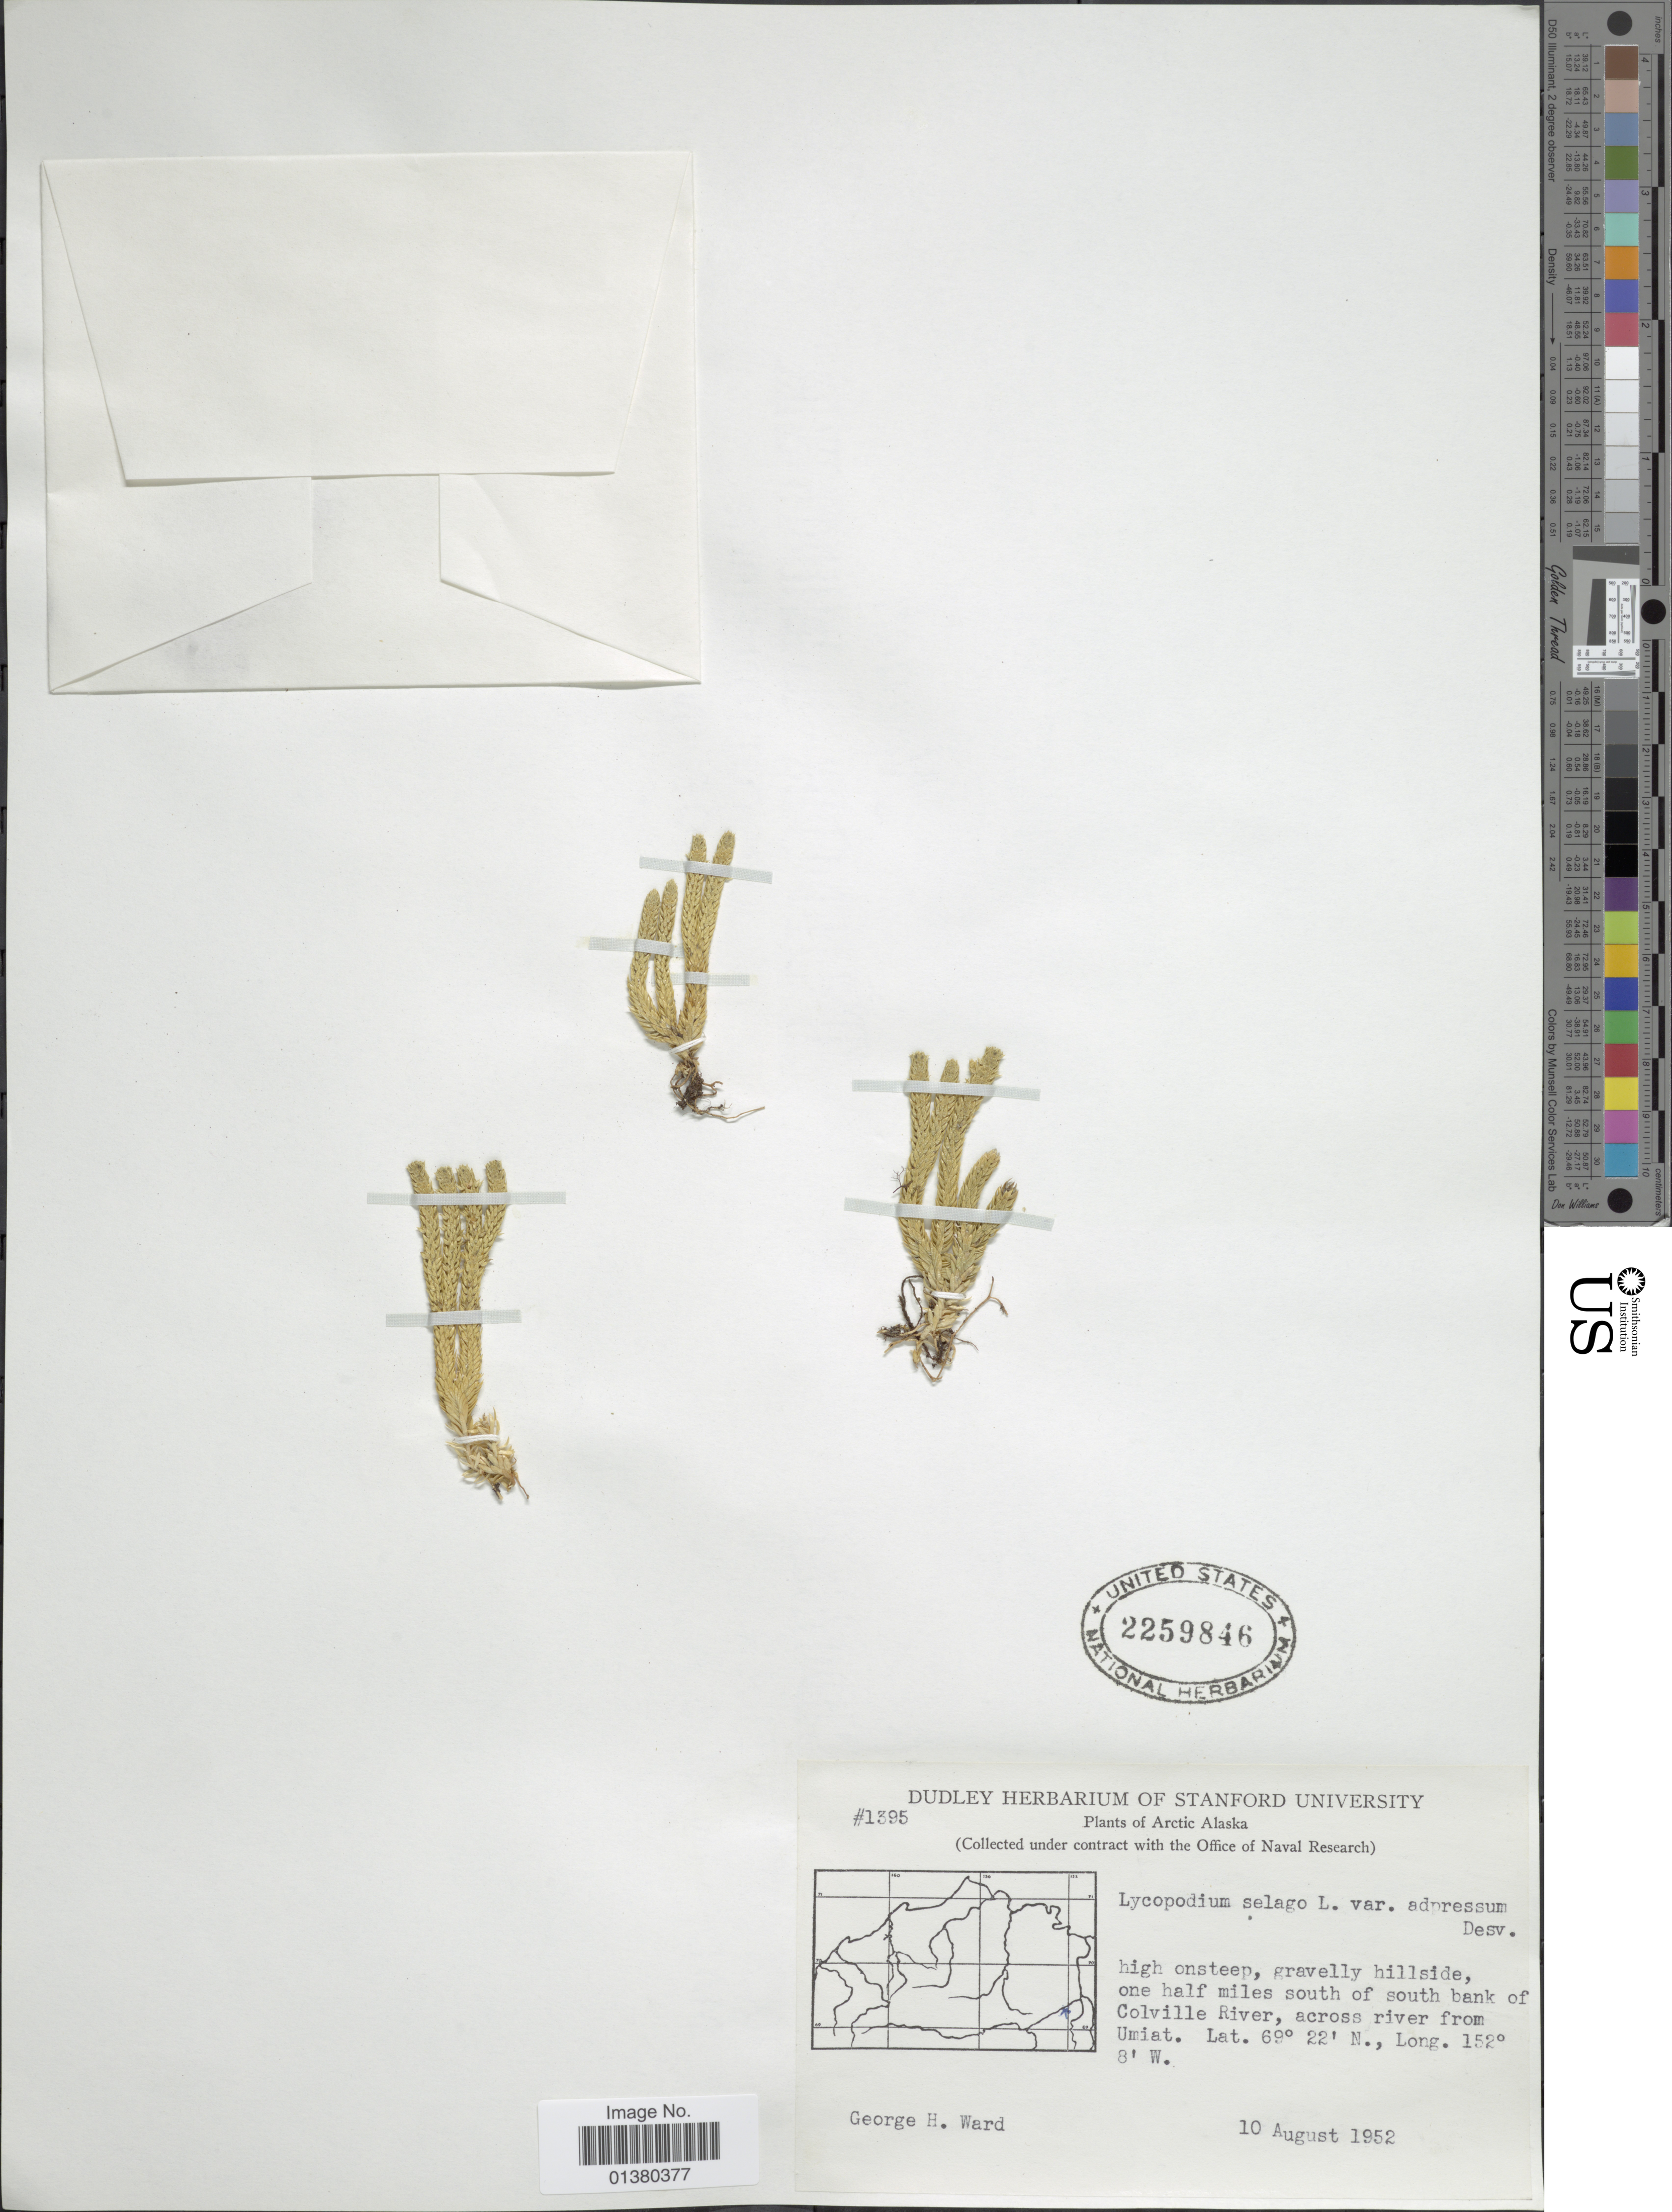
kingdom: Plantae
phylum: Tracheophyta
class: Lycopodiopsida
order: Lycopodiales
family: Lycopodiaceae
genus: Huperzia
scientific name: Huperzia selago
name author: (L.) Bernh. ex Schrank & Mart.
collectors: G. H. Ward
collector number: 1395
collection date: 1952-08-10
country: United States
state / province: Alaska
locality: Arctic Alaska, gravelly hillside, one half miles south of south bank of Colville River, across river from Umiat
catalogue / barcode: US 2259846